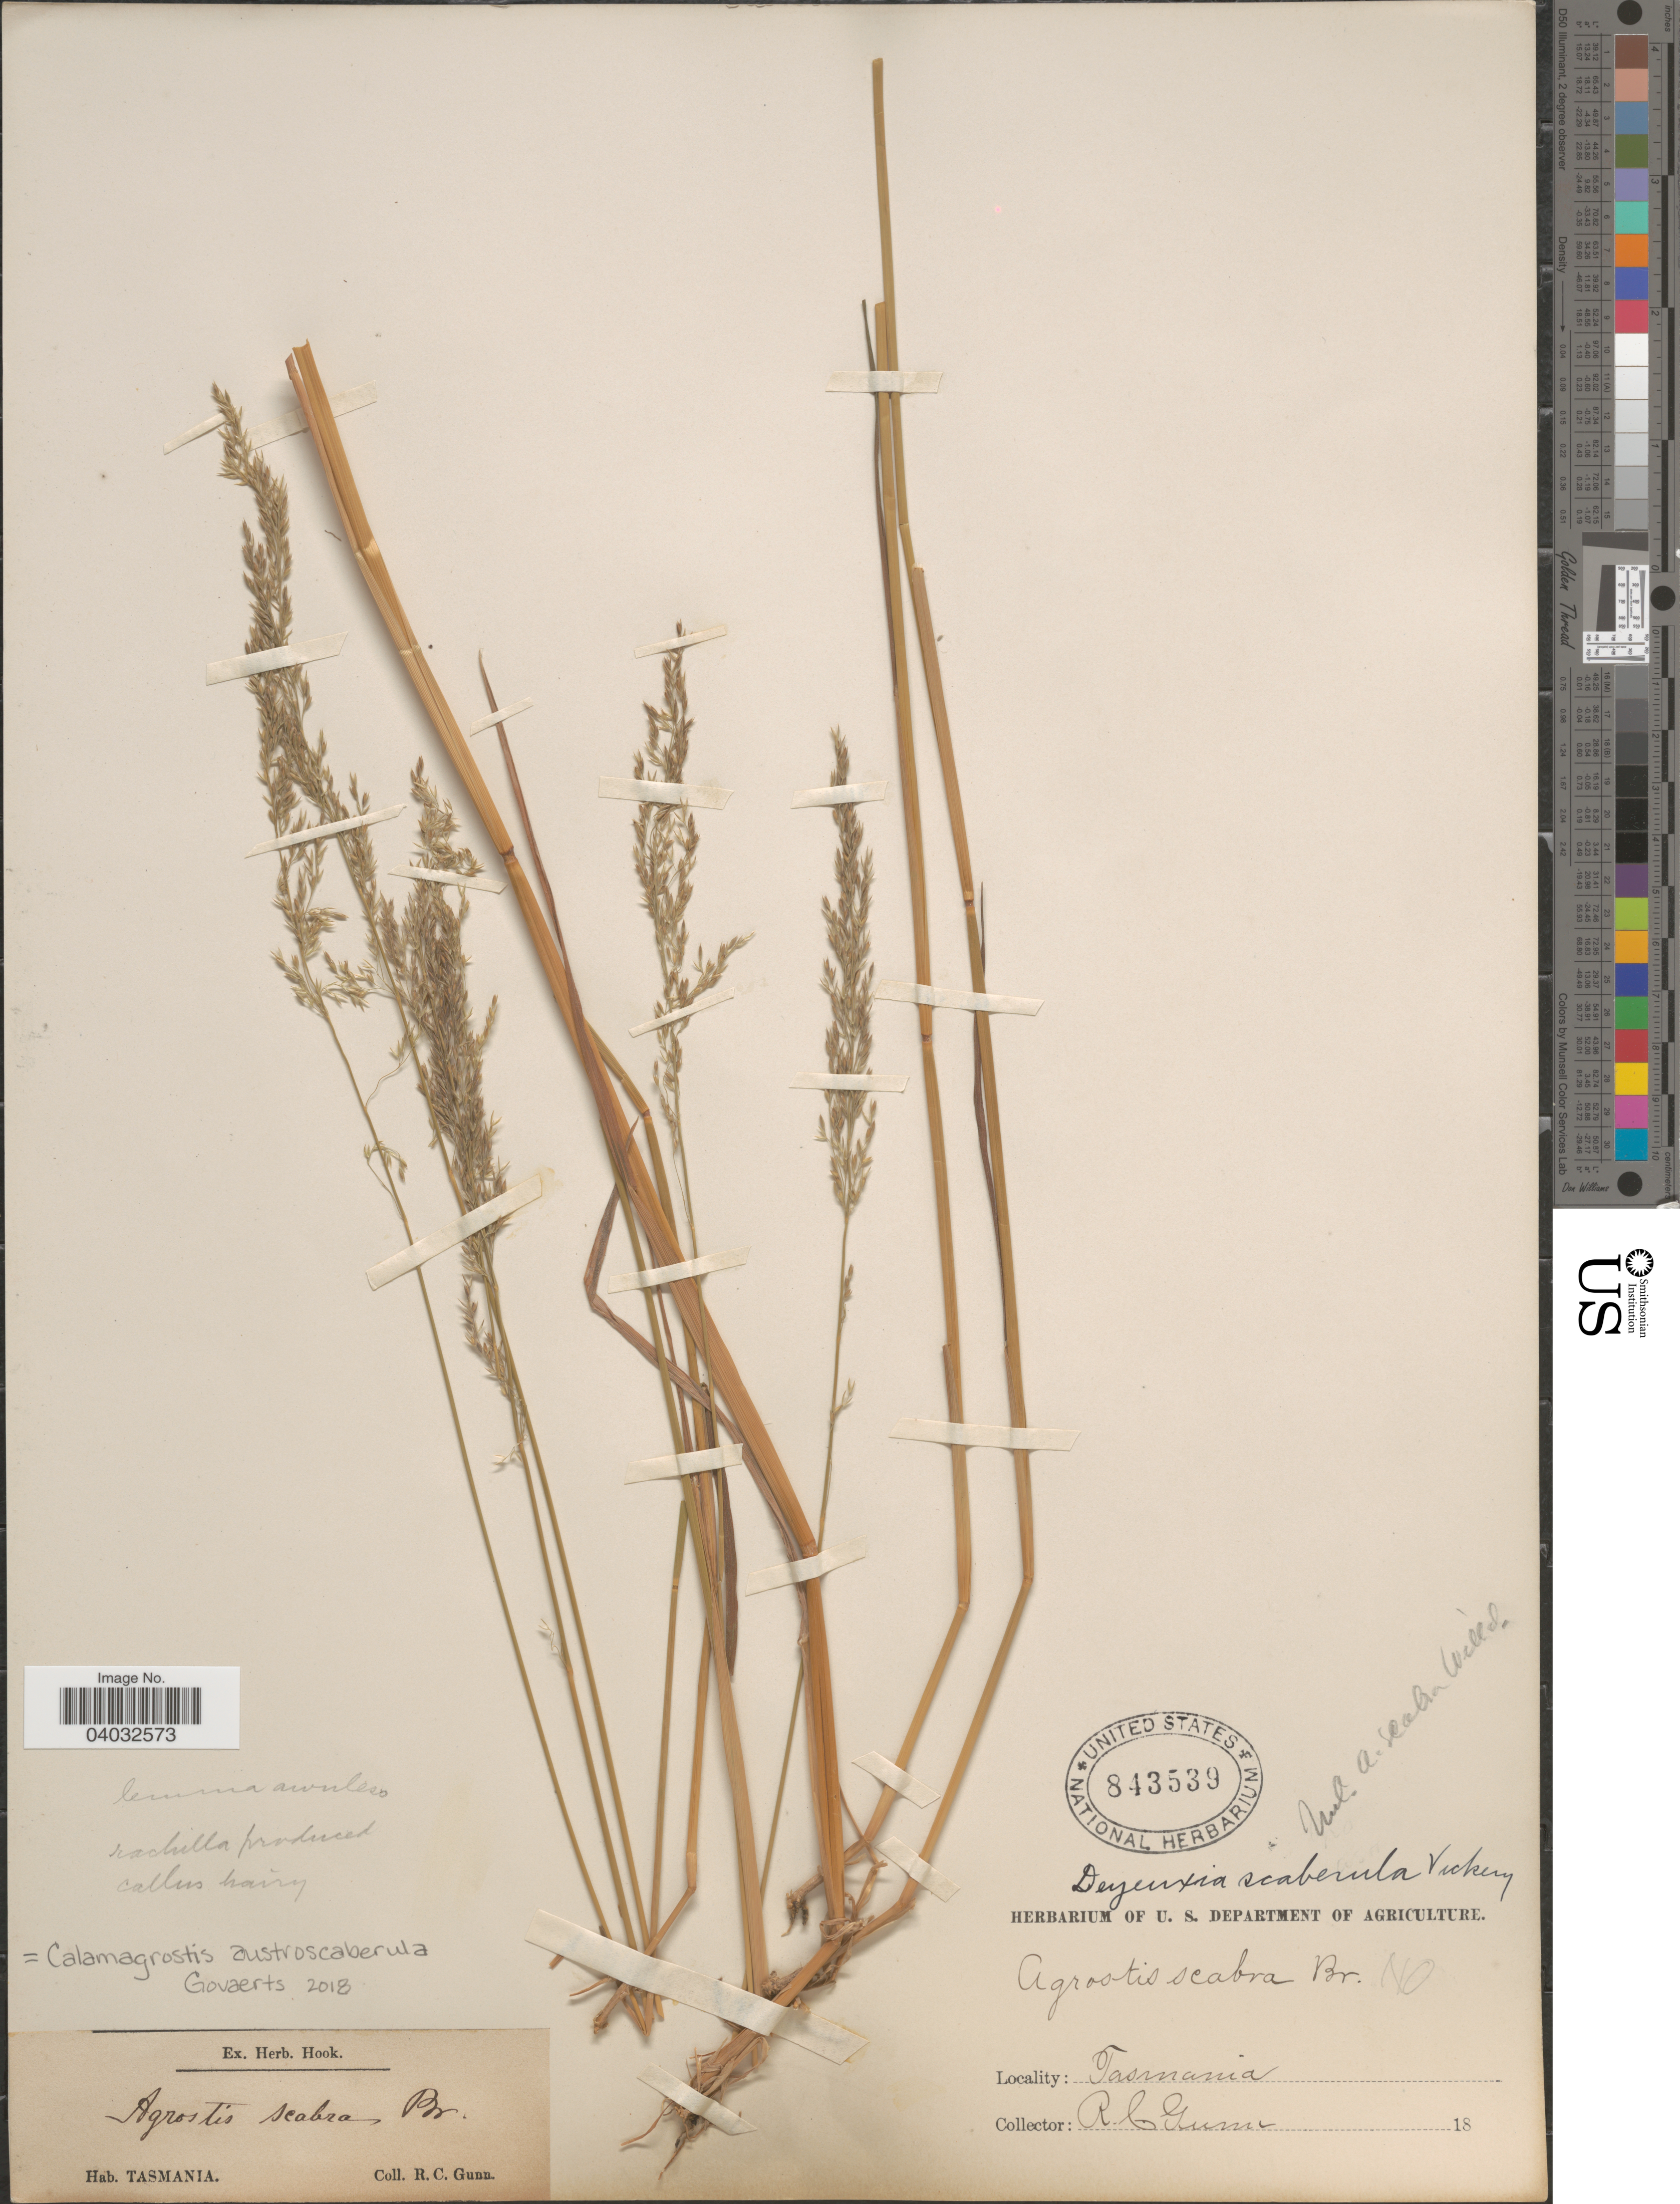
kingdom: Plantae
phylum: Tracheophyta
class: Liliopsida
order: Poales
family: Poaceae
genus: Calamagrostis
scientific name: Calamagrostis austroscaberula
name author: Govaerts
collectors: R. Gunn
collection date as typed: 18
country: Australia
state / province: Tasmania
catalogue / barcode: US 843539